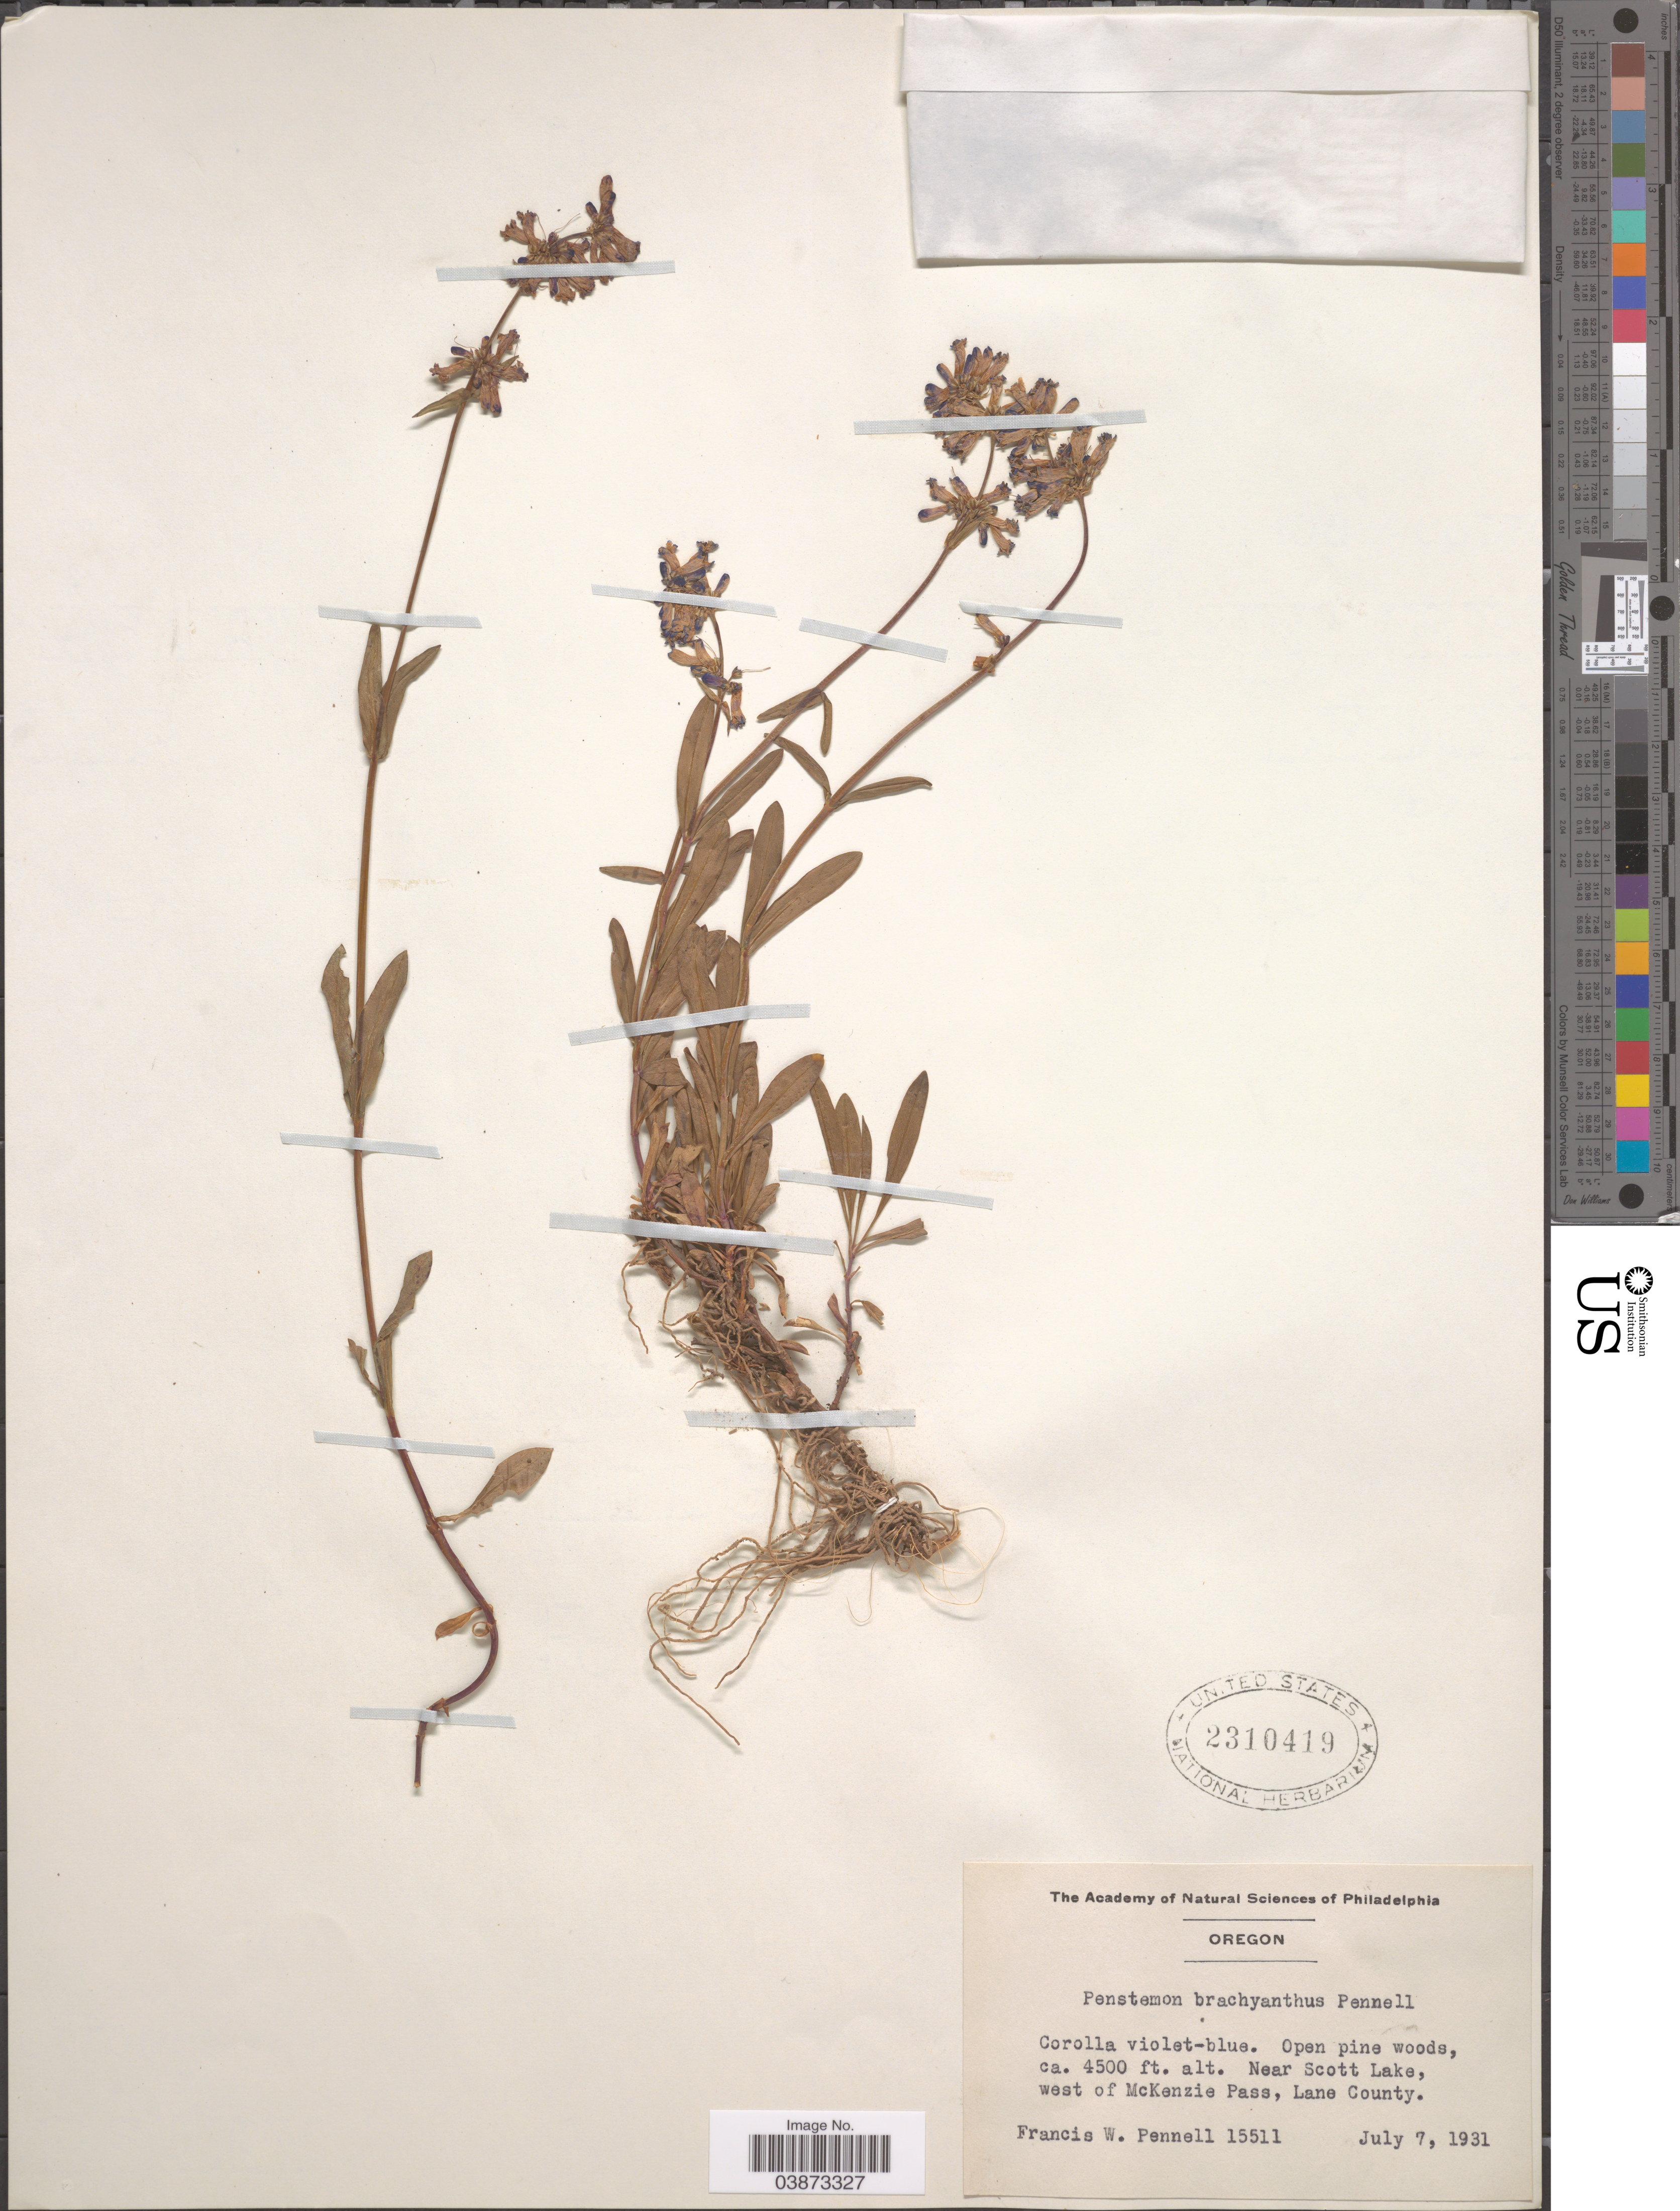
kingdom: Plantae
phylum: Tracheophyta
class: Magnoliopsida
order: Lamiales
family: Plantaginaceae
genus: Penstemon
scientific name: Penstemon brachyanthus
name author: Pennell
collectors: F. W. Pennell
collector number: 15511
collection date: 1931-07-07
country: United States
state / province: Oregon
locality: Near Scott Lake, west of McKenzie Pass, Lane County.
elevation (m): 1372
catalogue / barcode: US 2310419